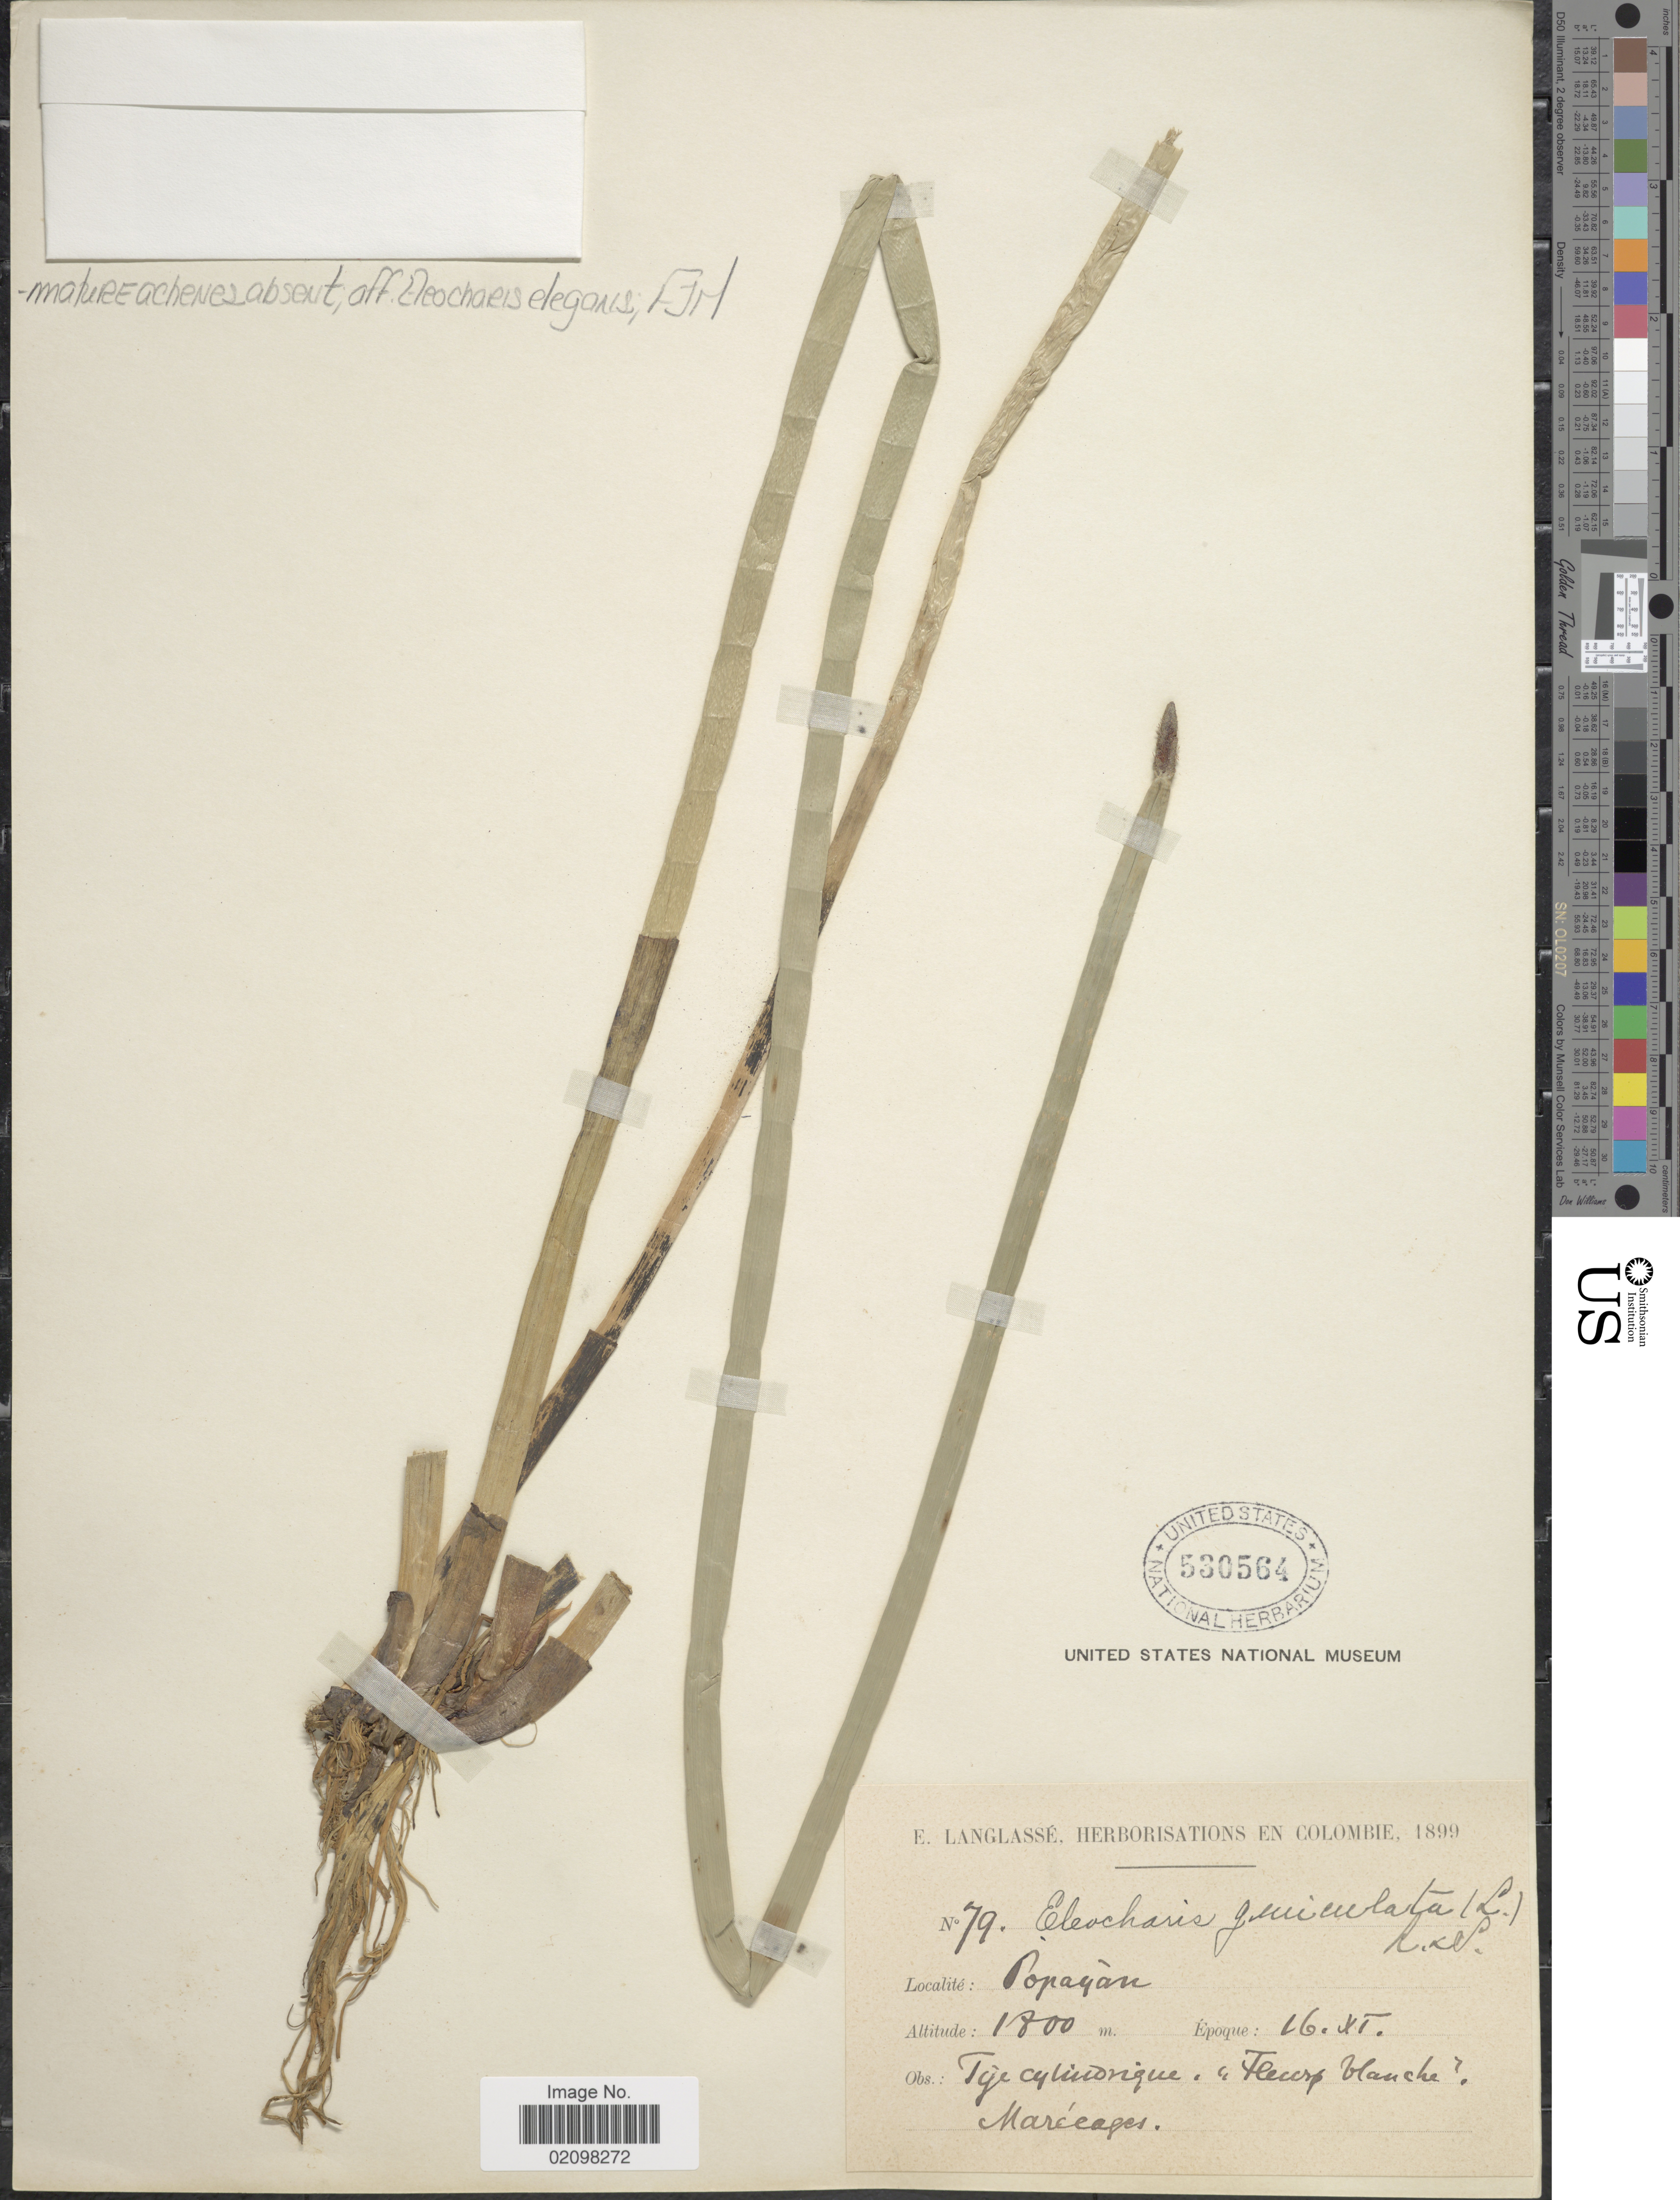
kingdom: Plantae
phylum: Tracheophyta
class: Liliopsida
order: Poales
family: Cyperaceae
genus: Eleocharis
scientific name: Eleocharis elegans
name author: (Kunth) Roem. & Schult.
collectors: E. Langlassé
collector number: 79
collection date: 1899-11-16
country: Colombia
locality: Popayán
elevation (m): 1800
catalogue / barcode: US 530564